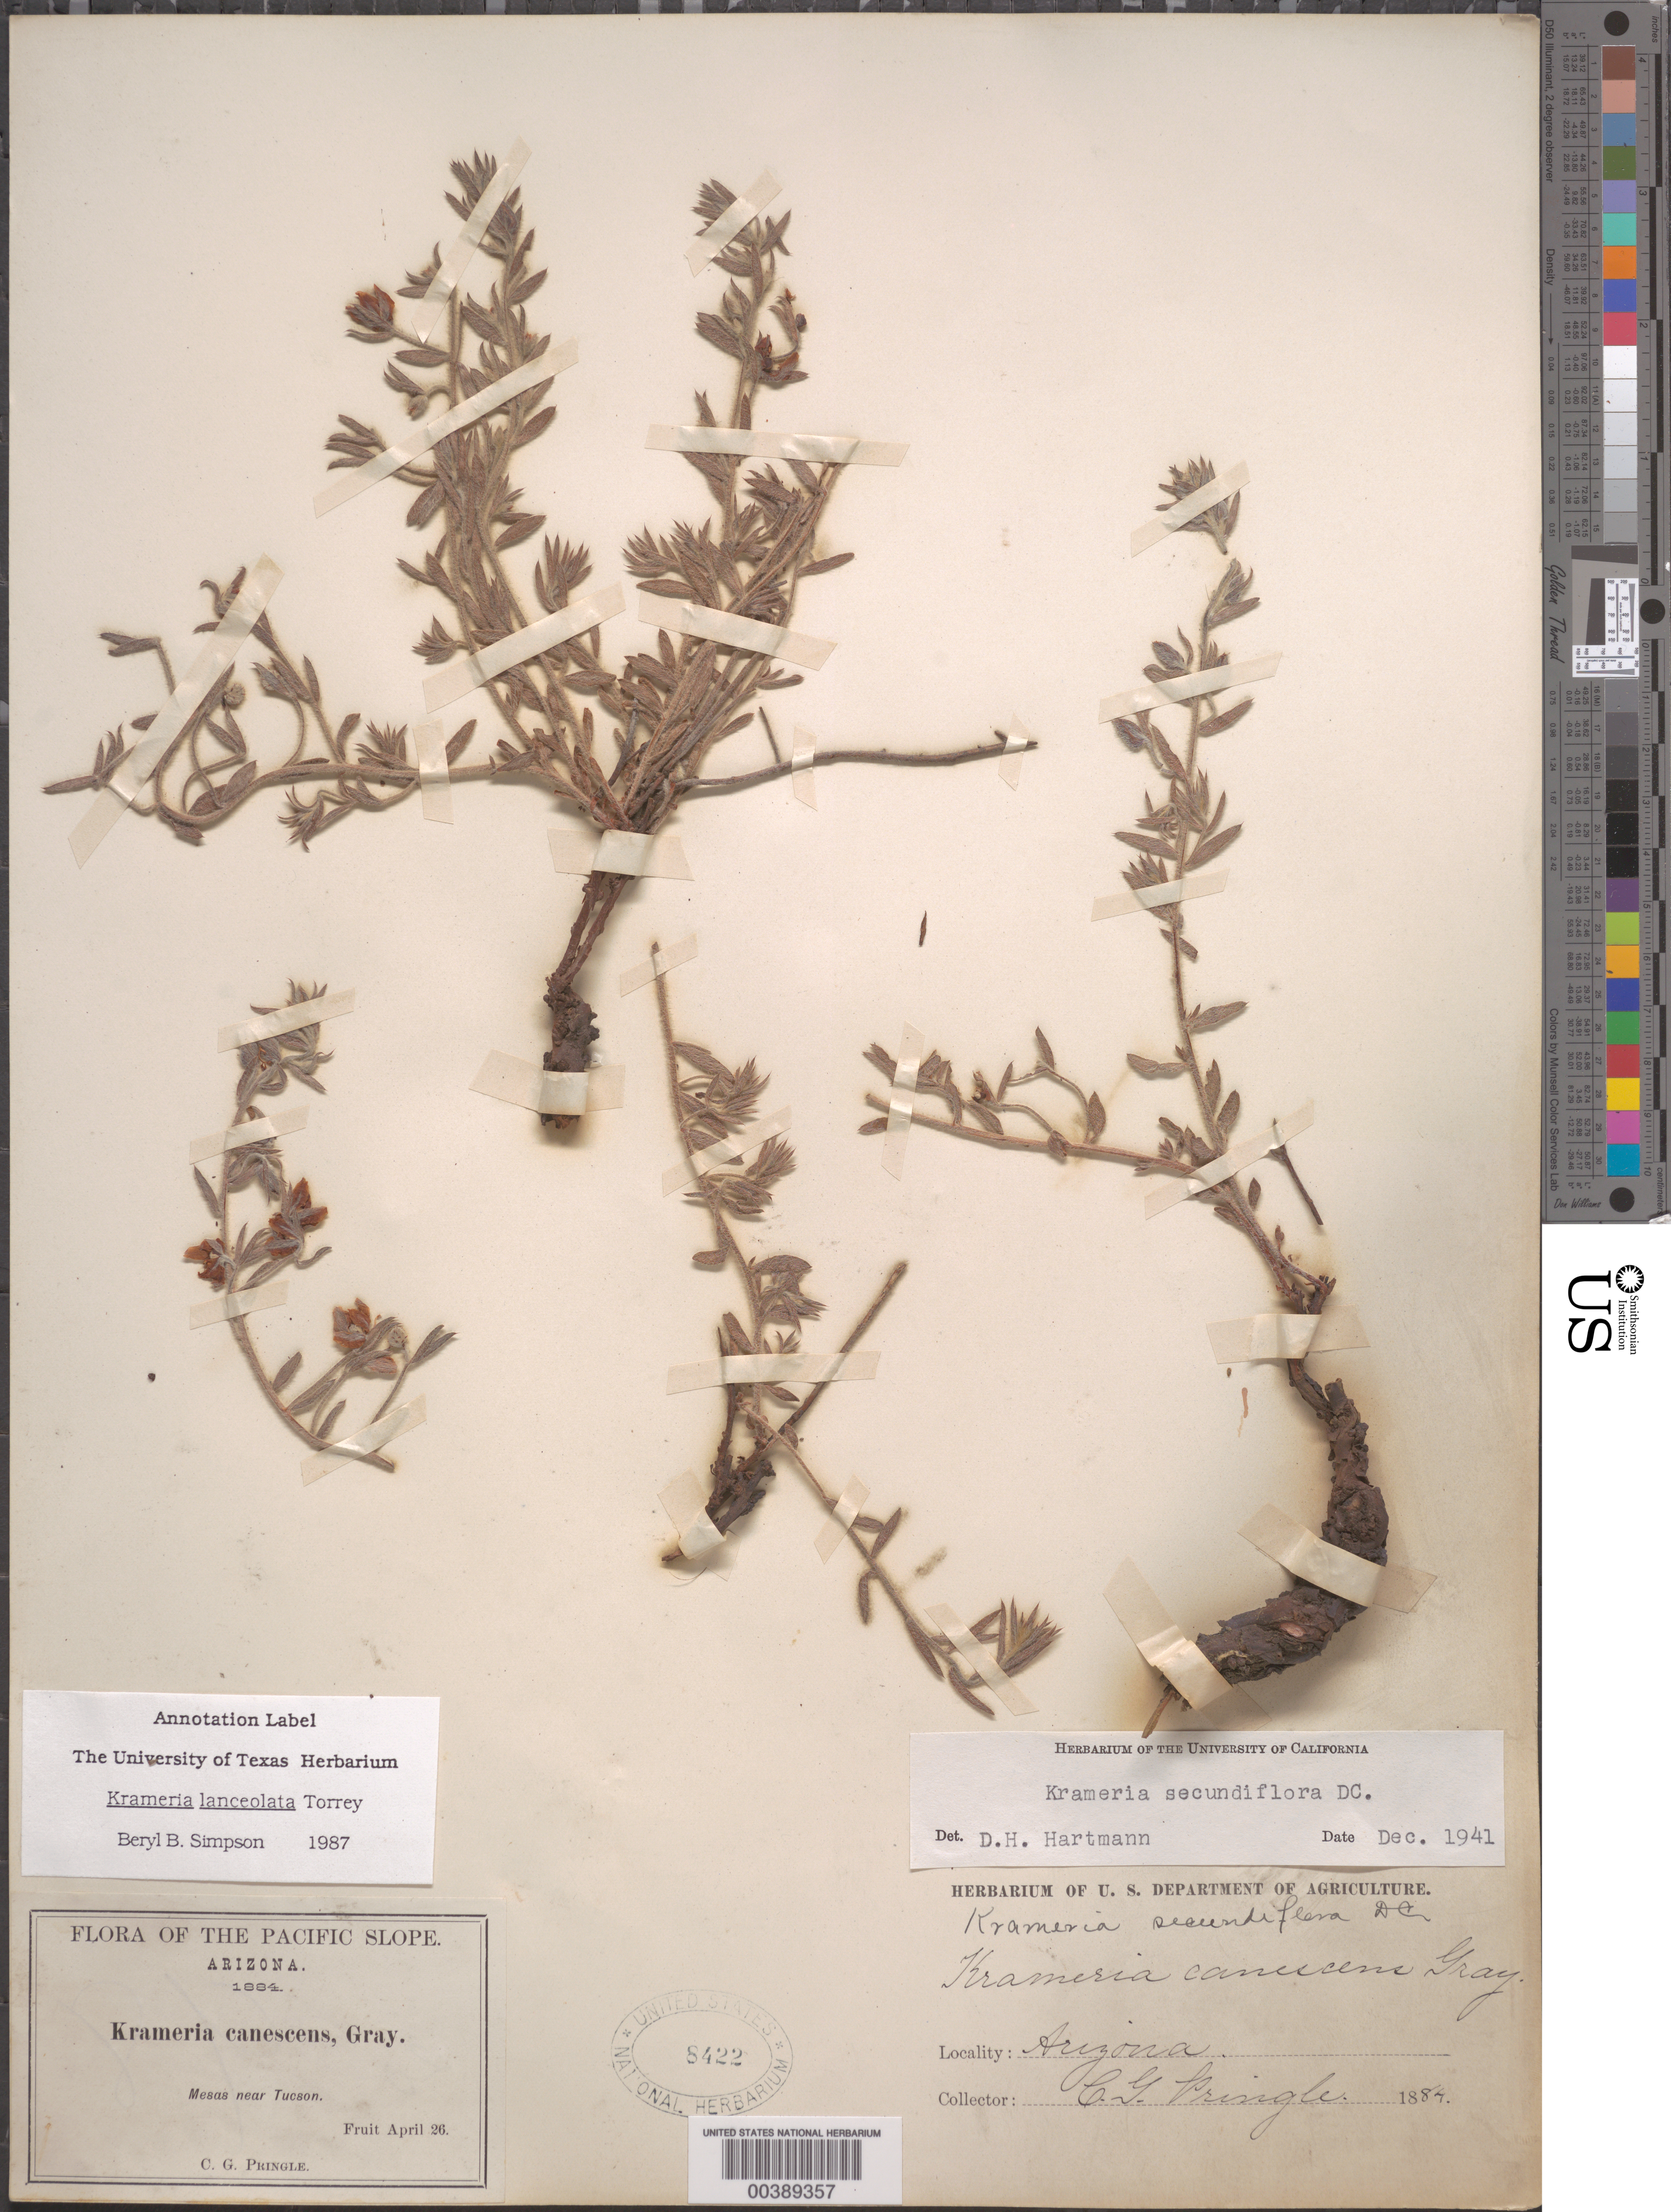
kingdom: Plantae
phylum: Tracheophyta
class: Magnoliopsida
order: Zygophyllales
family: Krameriaceae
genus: Krameria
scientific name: Krameria lanceolata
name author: Torr.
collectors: C. G. Pringle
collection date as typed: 26 Apr 1884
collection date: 1884-04-26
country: United States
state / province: Arizona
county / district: Pima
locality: Near tucson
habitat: Mesas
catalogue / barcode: US 8422